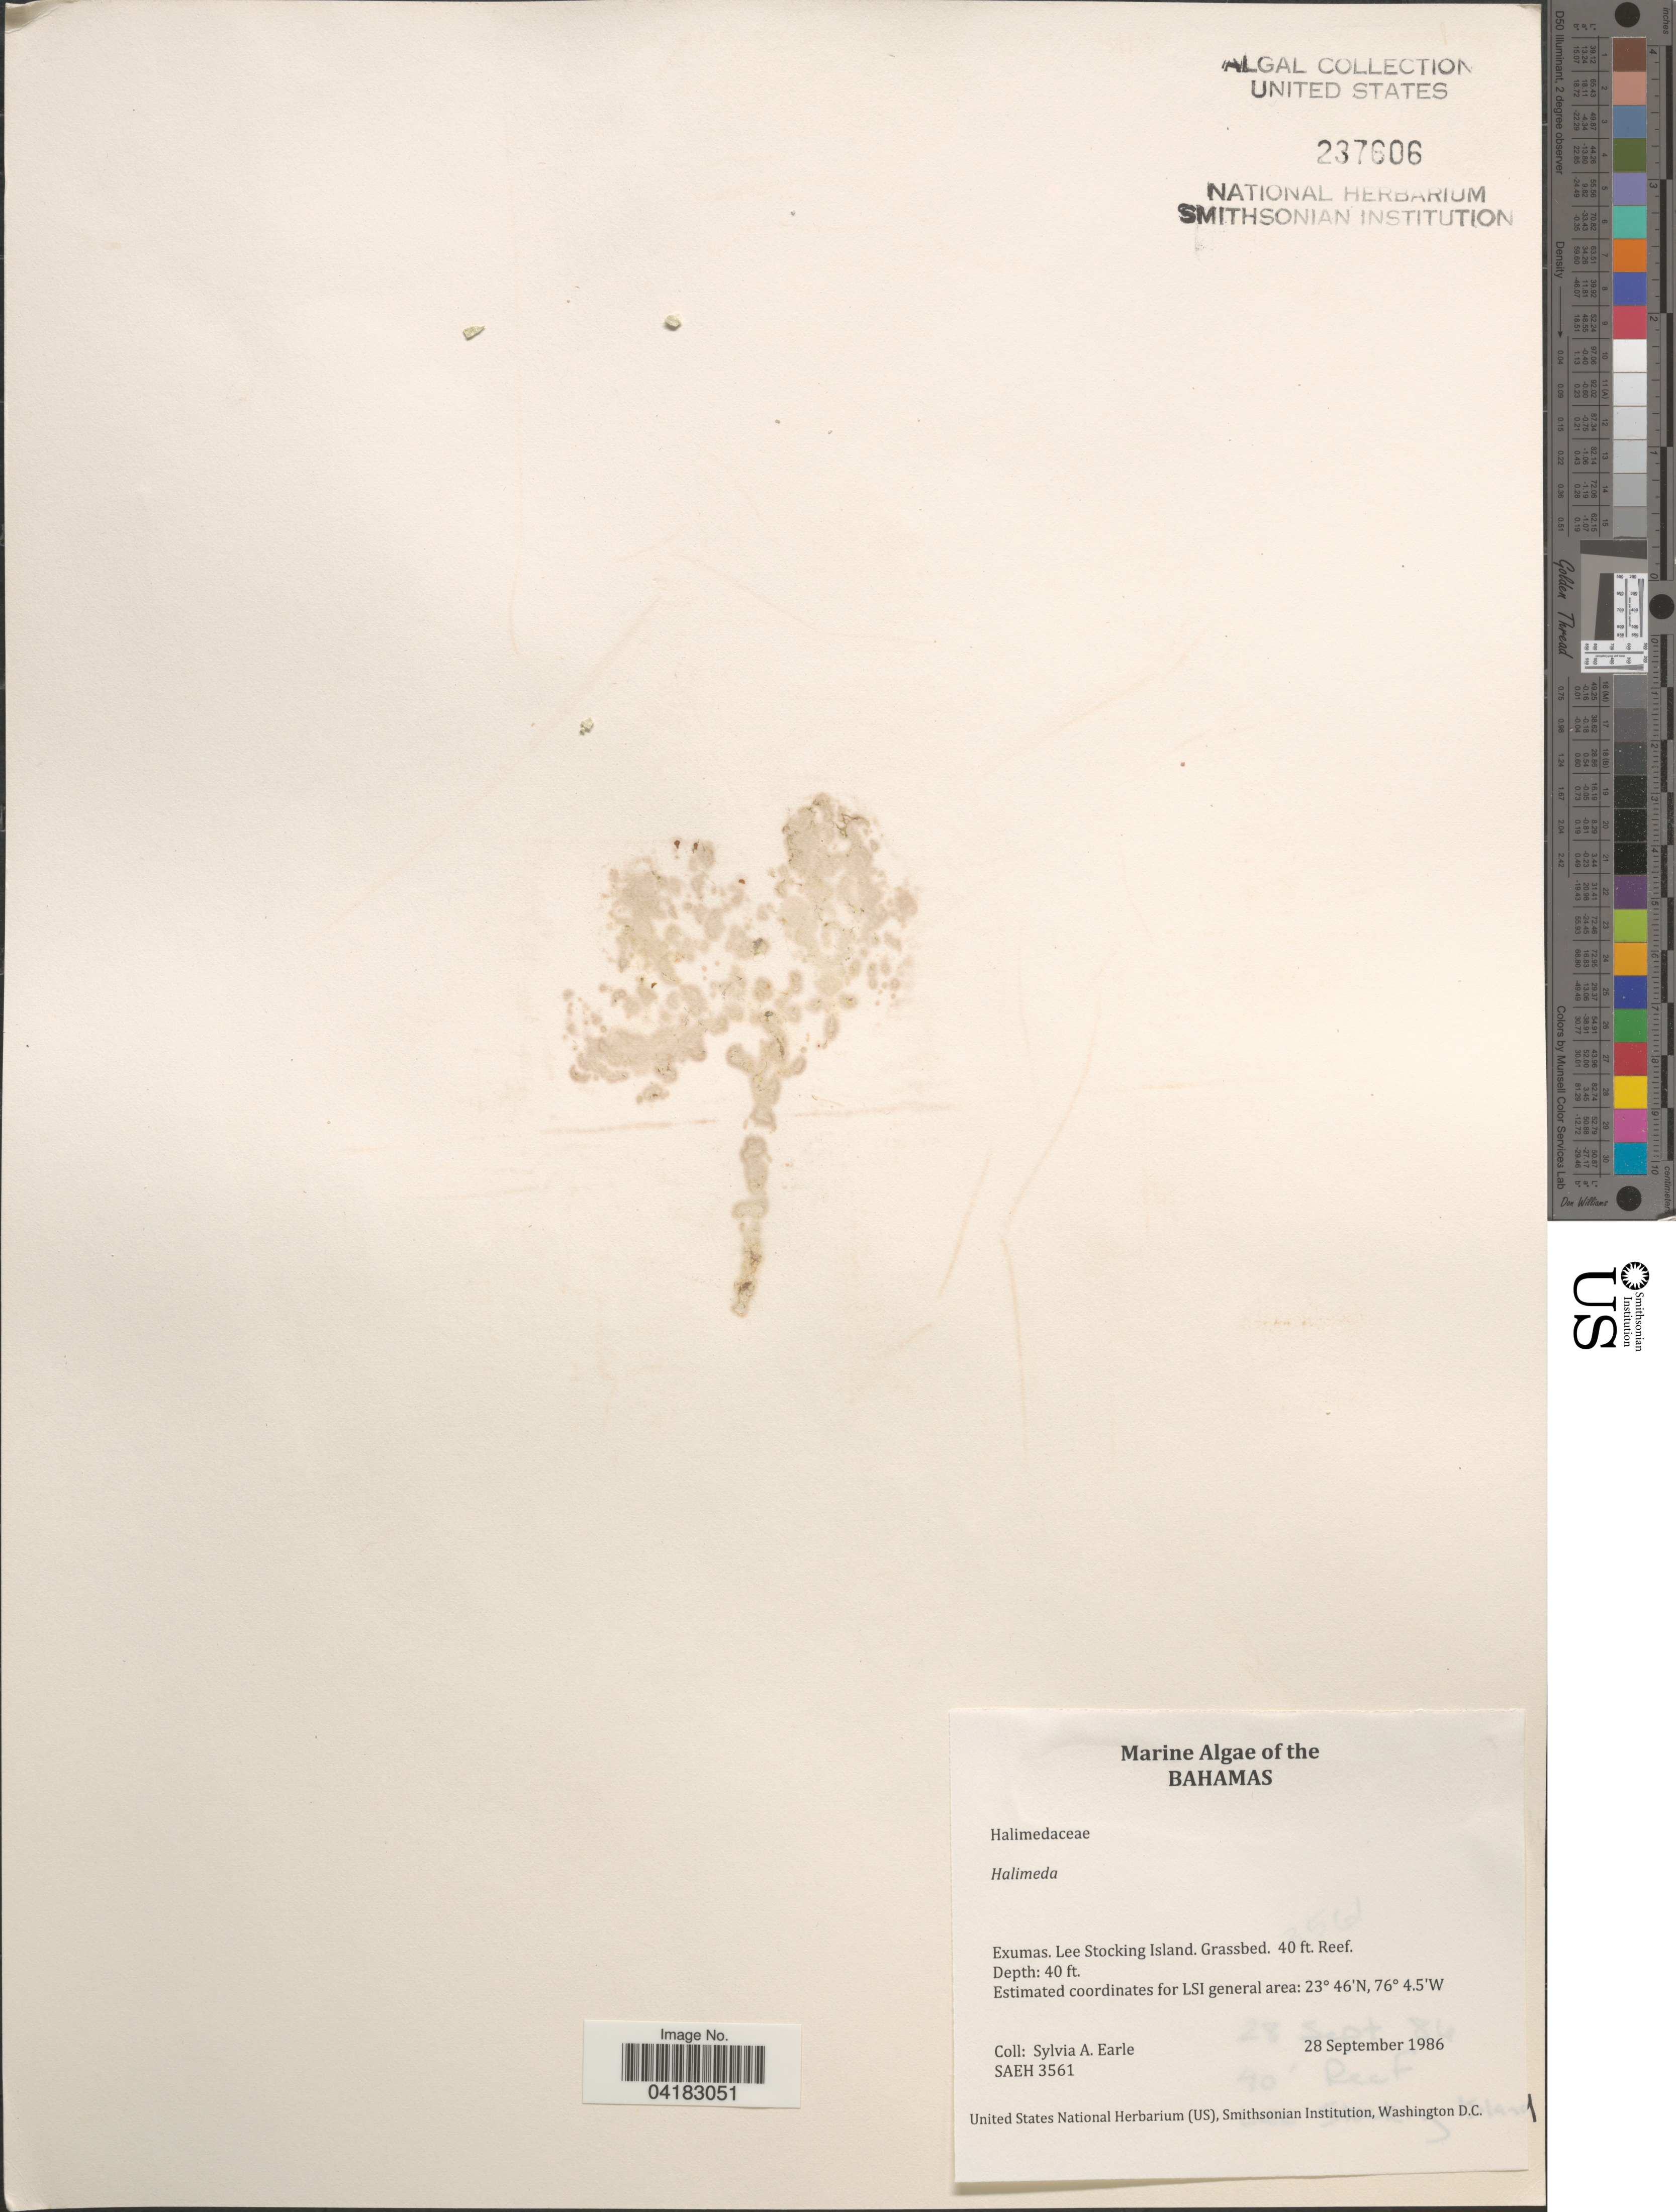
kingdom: Plantae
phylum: Chlorophyta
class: Ulvophyceae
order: Bryopsidales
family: Halimedaceae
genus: Halimeda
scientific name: Halimeda sp.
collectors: S. A. Earle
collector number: SAEH3561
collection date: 1986-09-28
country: Bahamas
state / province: Exuma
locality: Exumas. Lee Stocking Island. Grassbed. 40 ft. Reef. LSI general area.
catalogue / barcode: US 237606